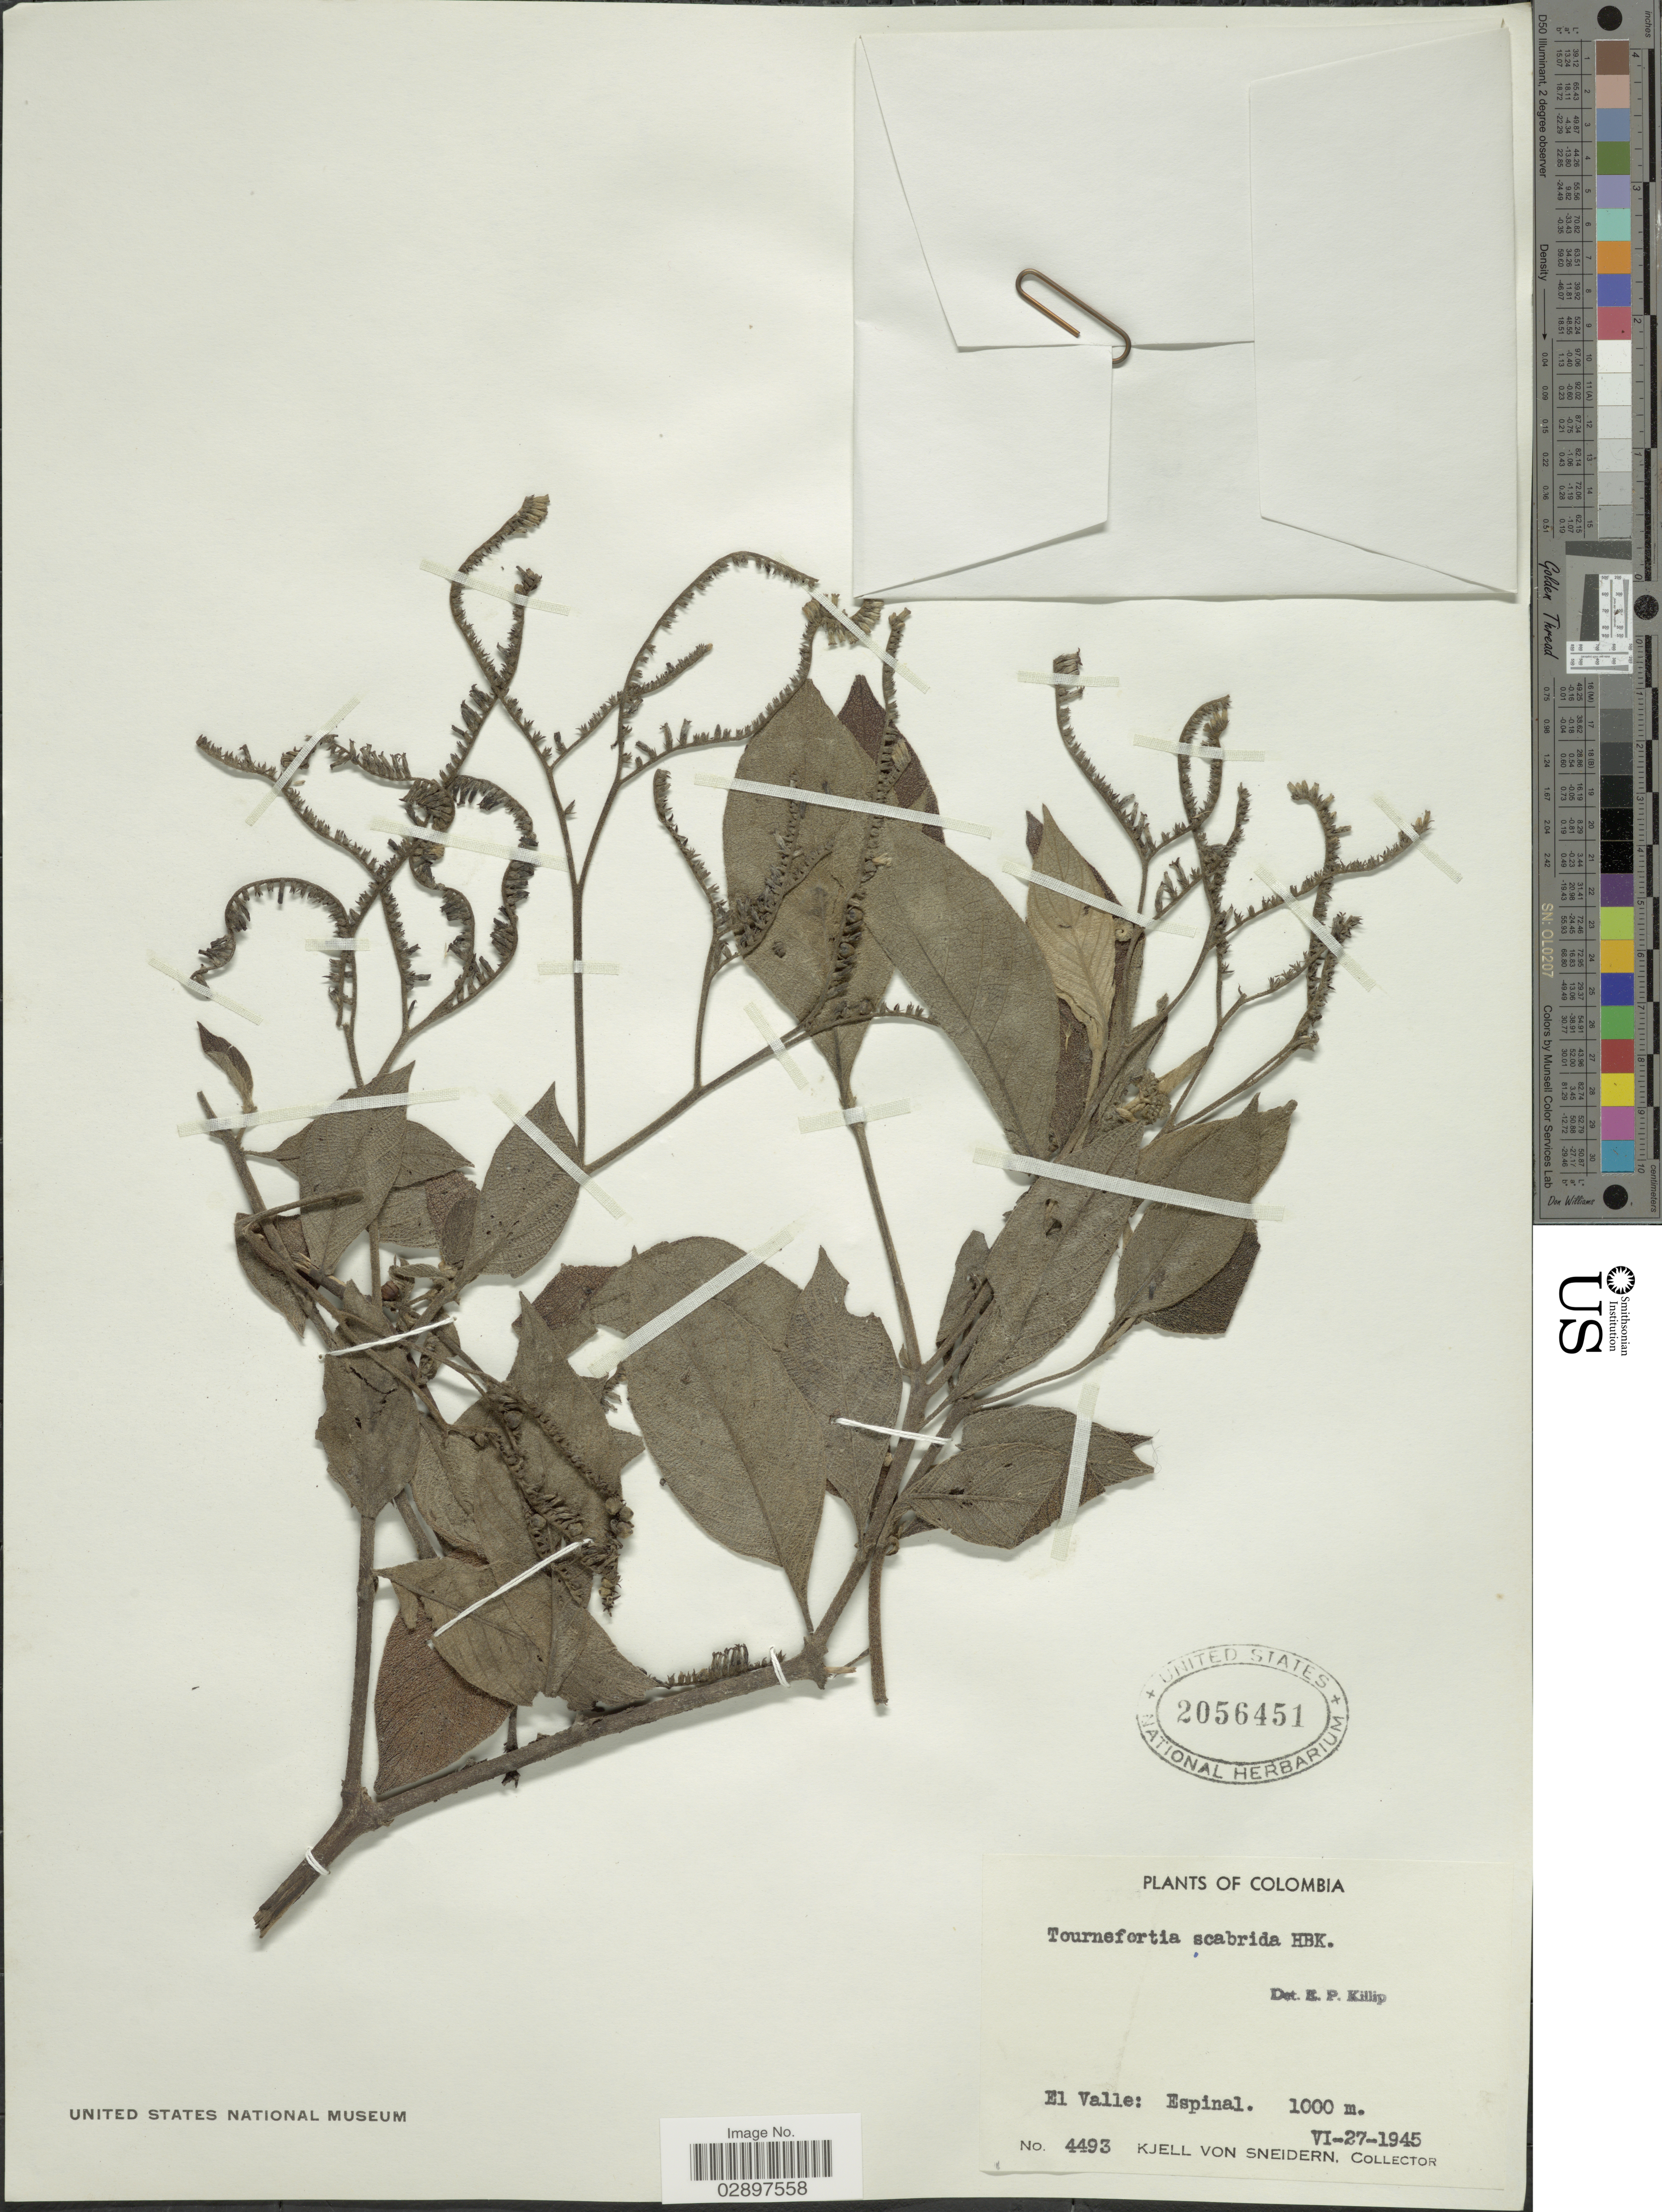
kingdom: Plantae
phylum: Tracheophyta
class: Magnoliopsida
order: Boraginales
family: Heliotropiaceae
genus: Tournefortia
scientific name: Tournefortia scabrida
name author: Kunth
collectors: K. von Sneidern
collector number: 4493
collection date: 1945-06-27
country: Colombia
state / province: Valle del Cauca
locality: El Valle: Espinal.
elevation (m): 1000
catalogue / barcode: US 2056451